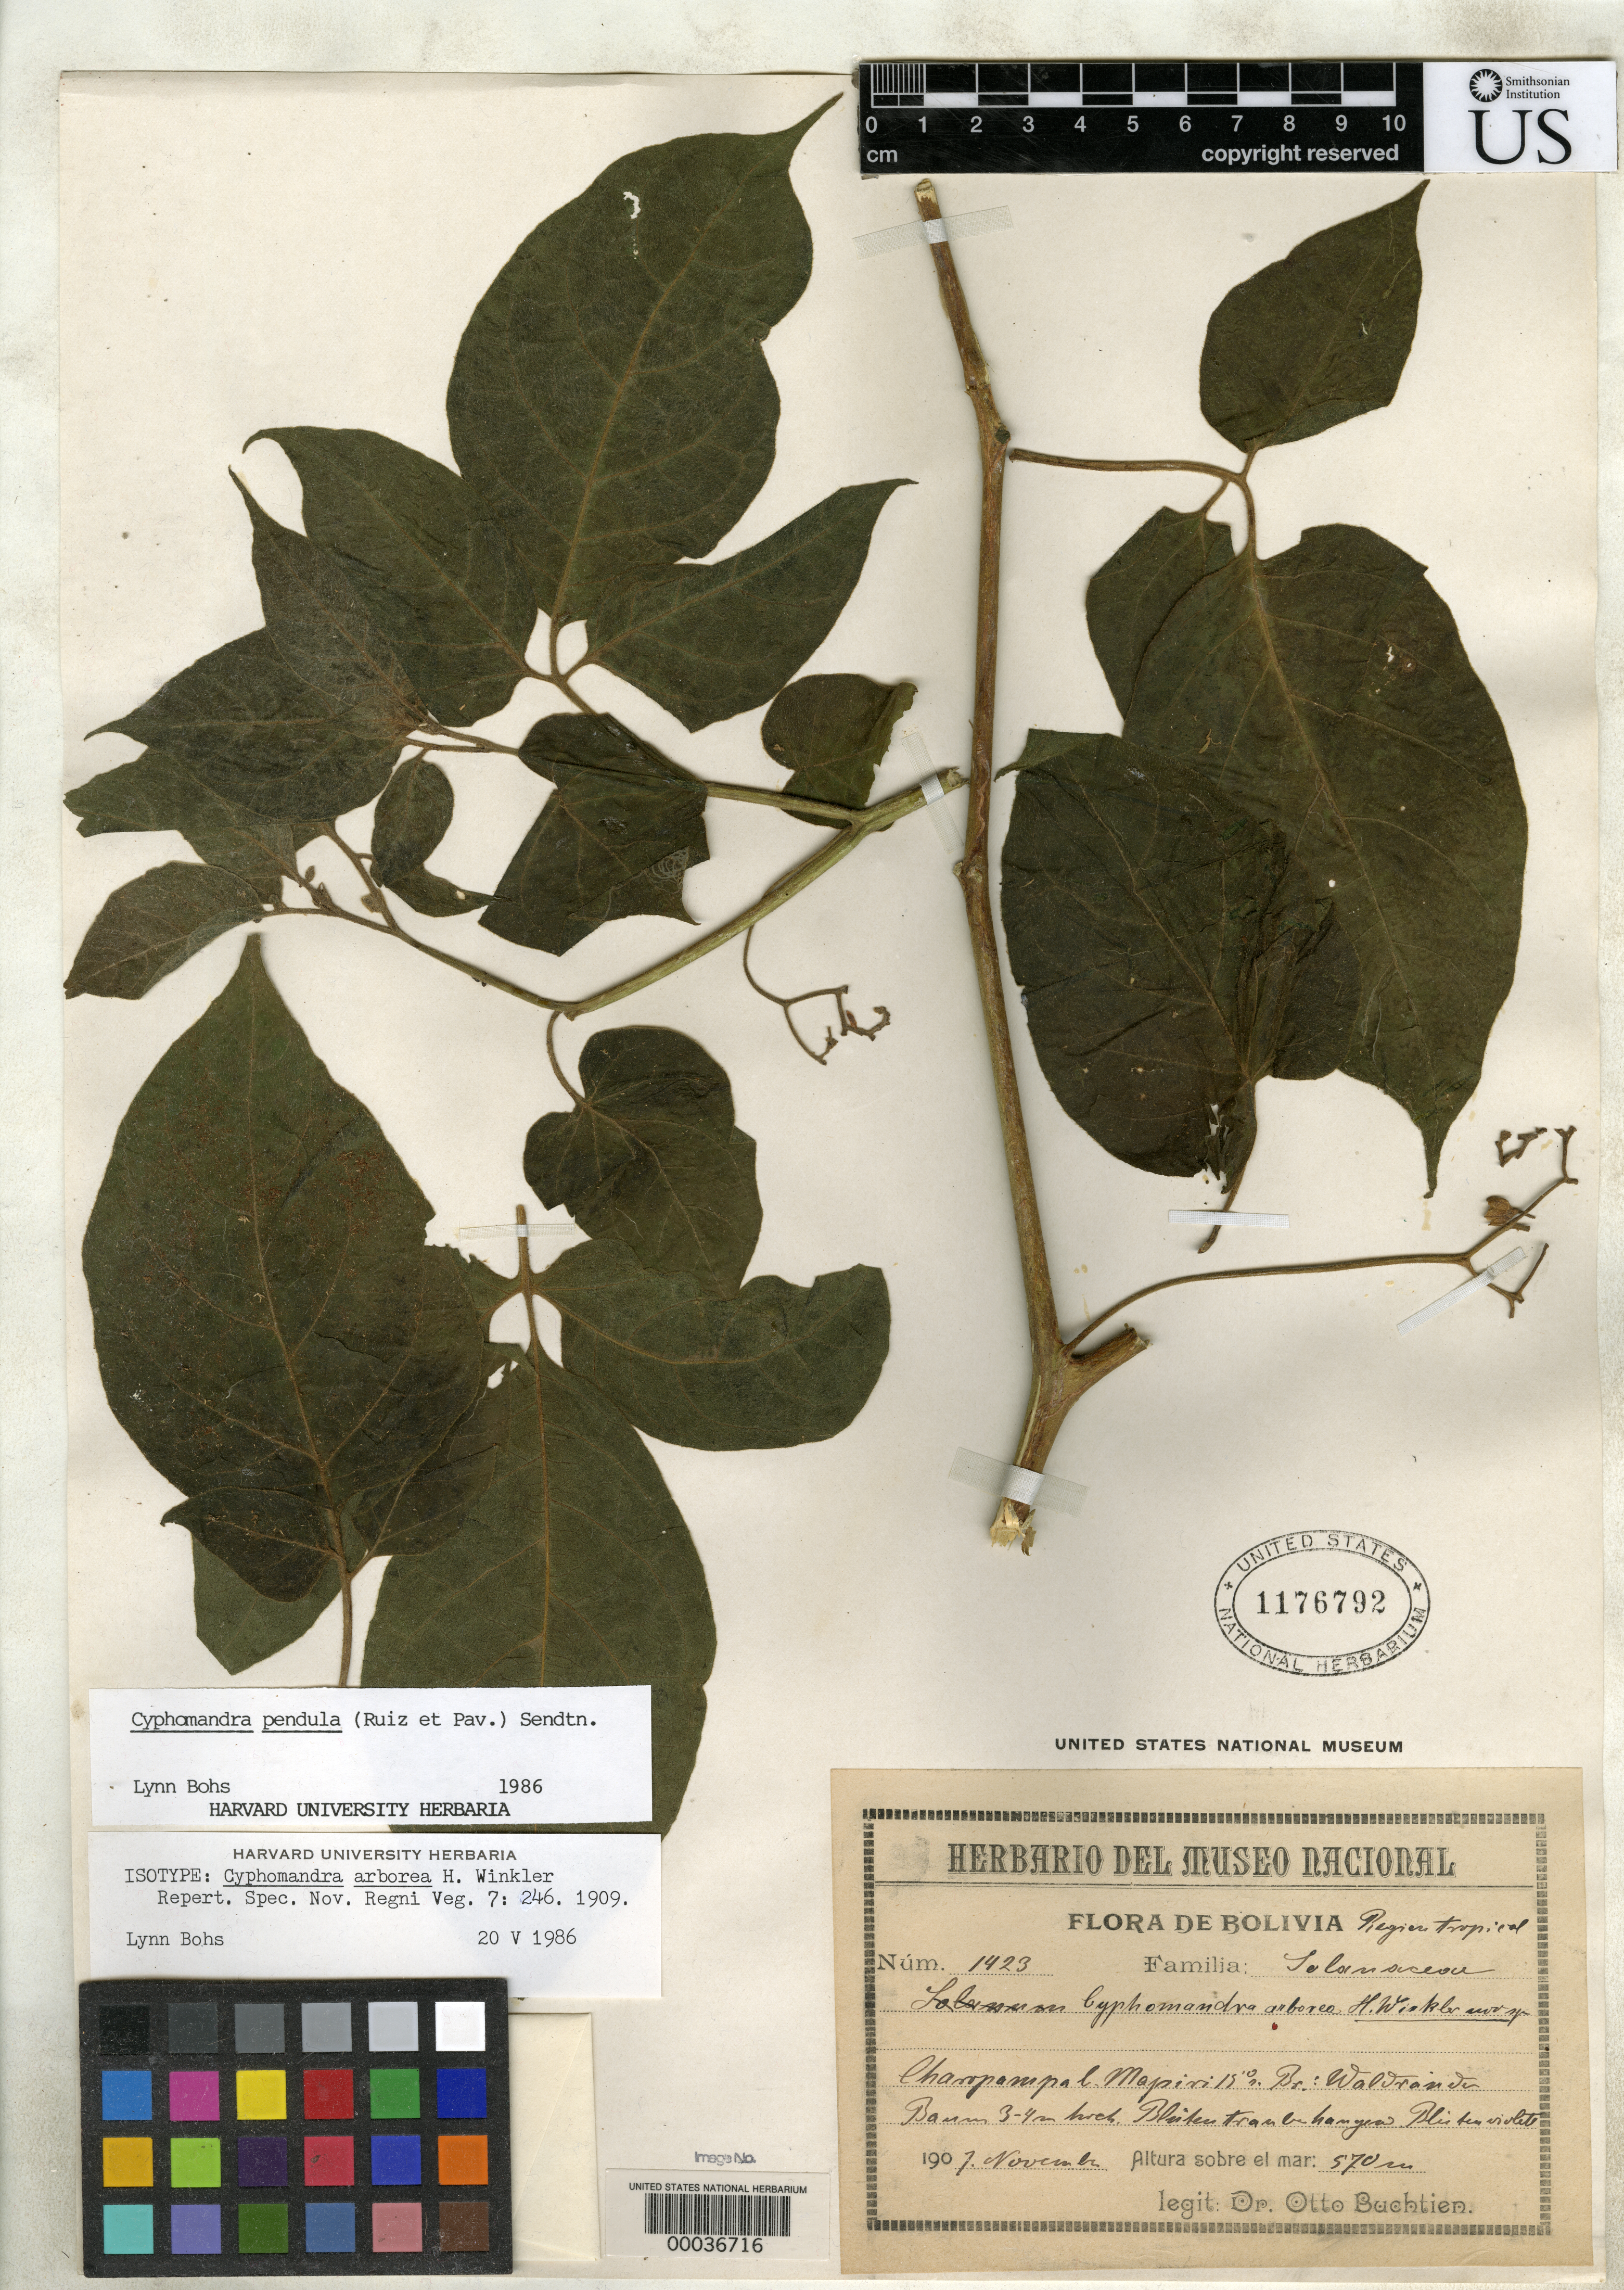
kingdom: Plantae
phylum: Tracheophyta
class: Magnoliopsida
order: Solanales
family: Solanaceae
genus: Cyphomandra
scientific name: Cyphomandra arborea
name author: H.J.P. Winkl.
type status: Isotype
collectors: O. Buchtien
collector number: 1423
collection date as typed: Nov 1907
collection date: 1907-11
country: Bolivia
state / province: La Paz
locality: Bei Mapiri.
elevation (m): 570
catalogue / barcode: US 1176792